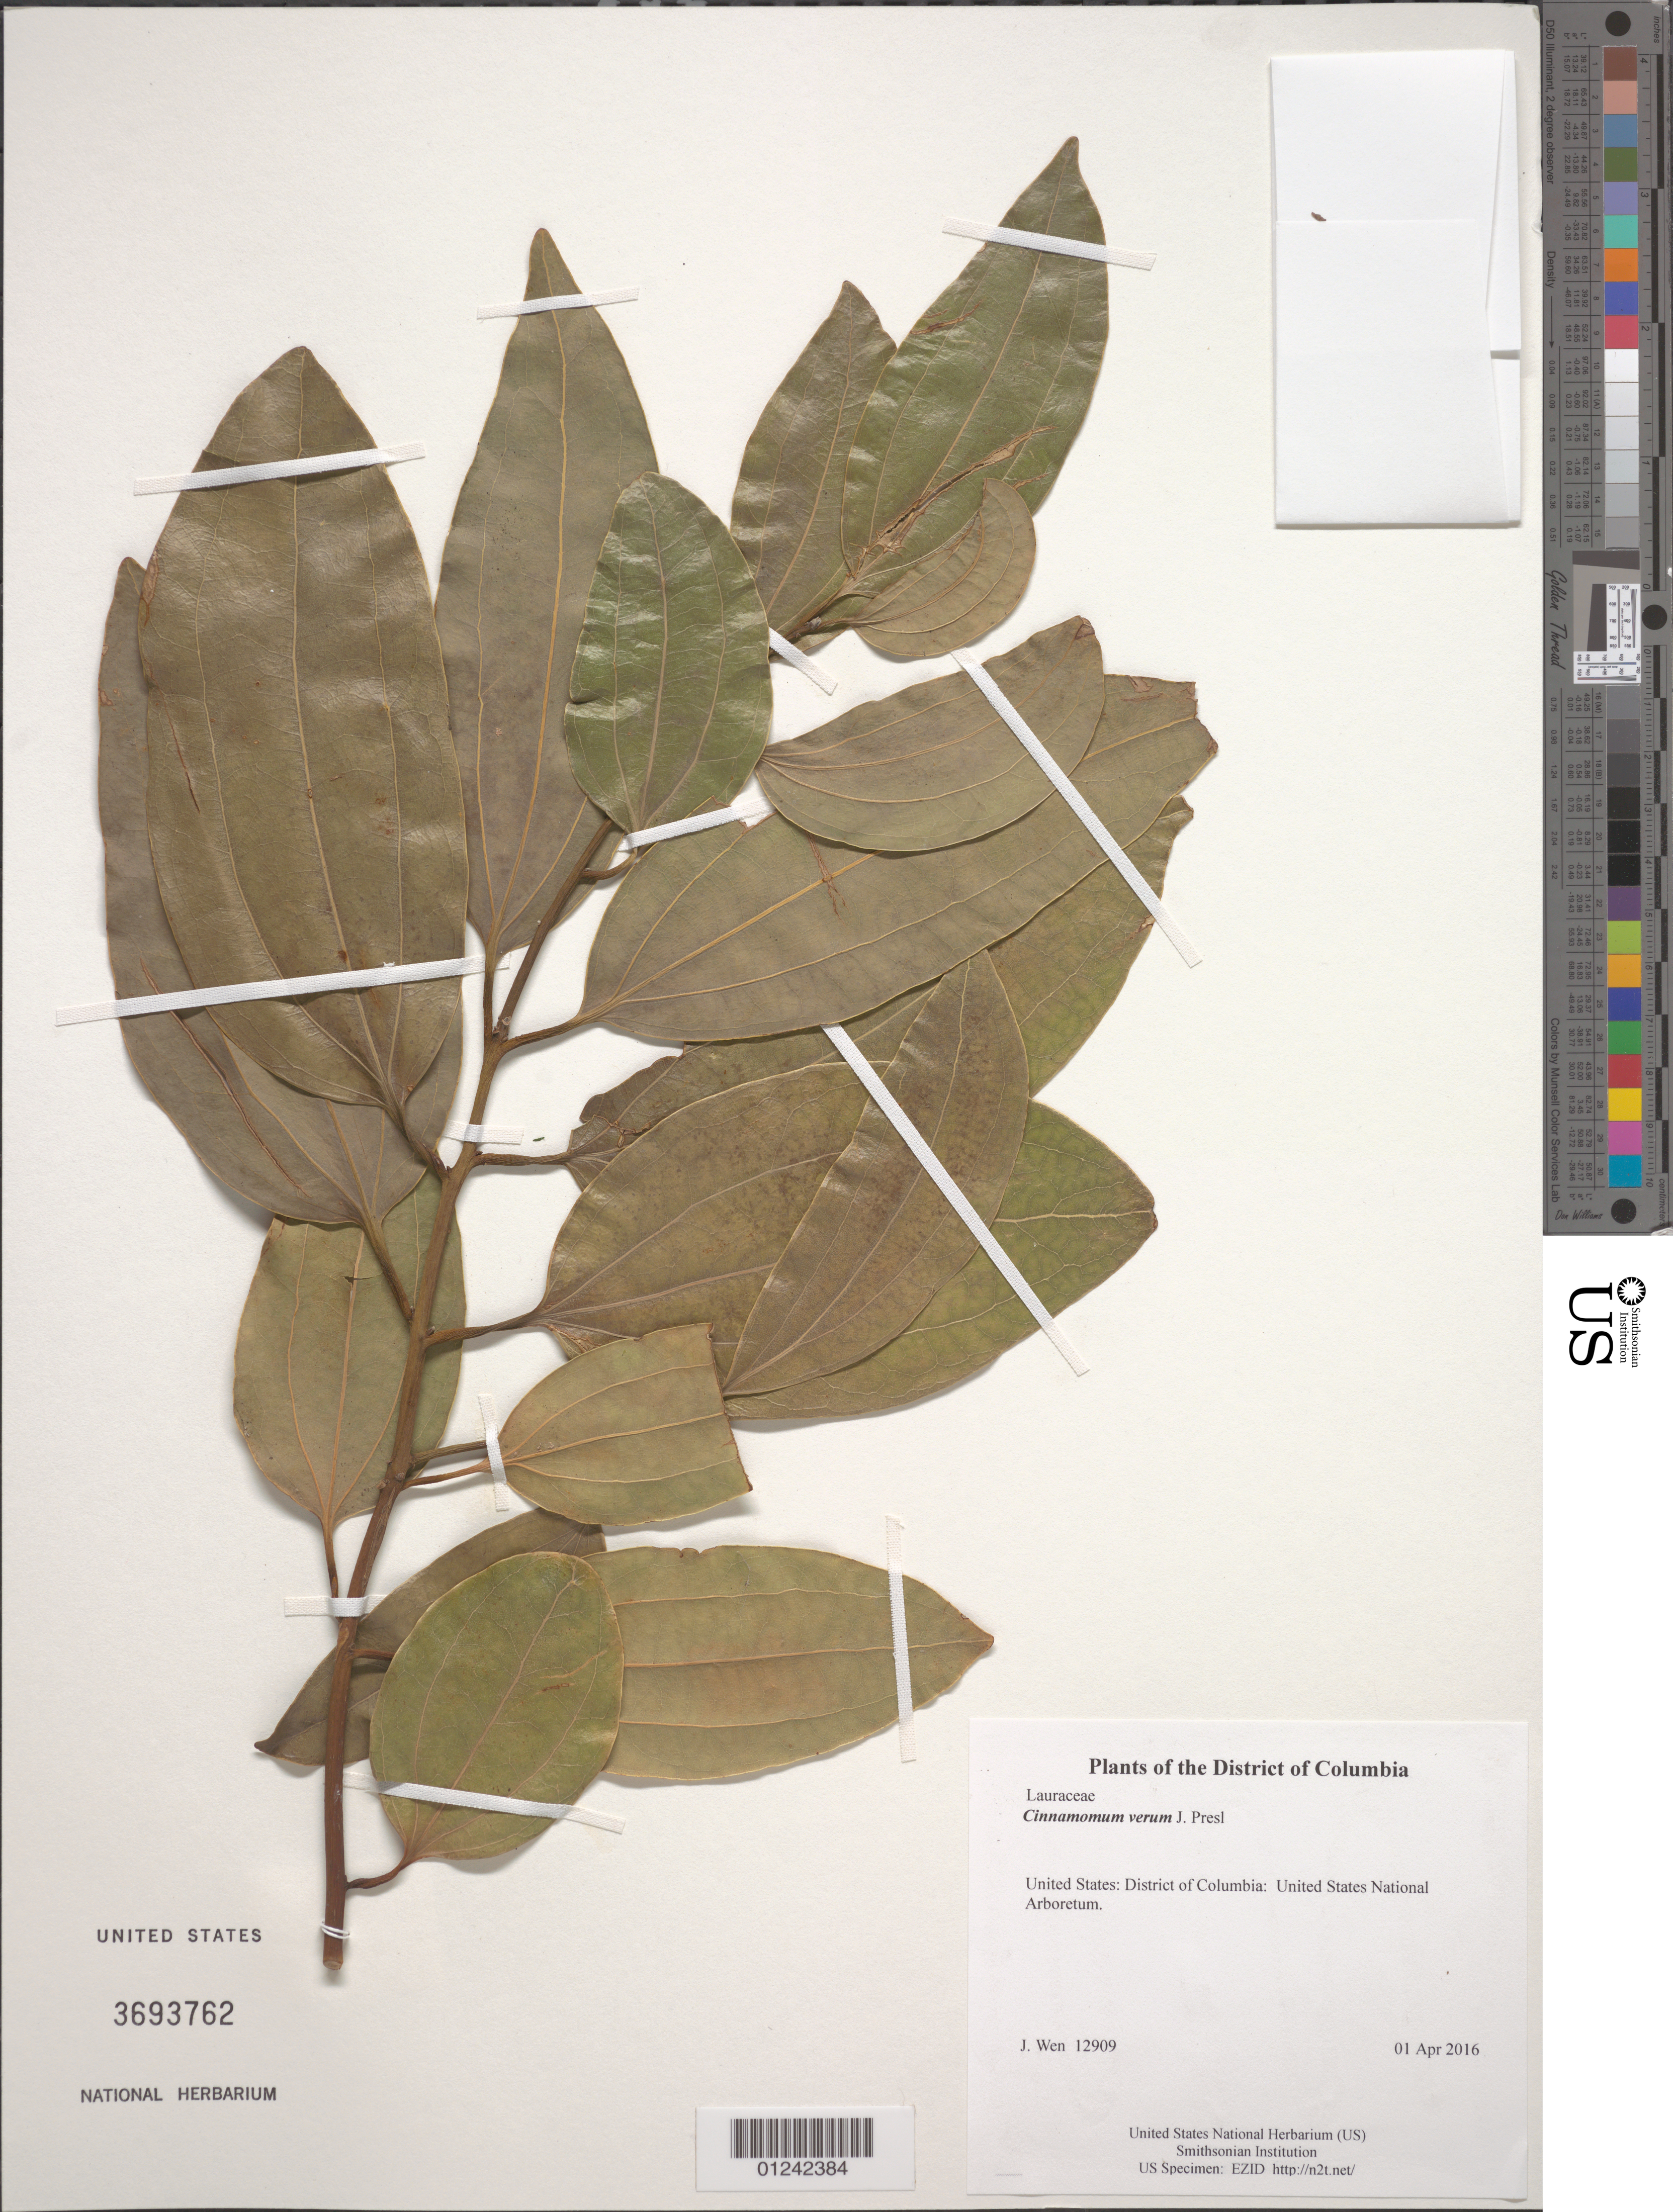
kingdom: Plantae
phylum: Tracheophyta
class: Magnoliopsida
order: Laurales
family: Lauraceae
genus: Cinnamomum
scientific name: Cinnamomum verum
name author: J. Presl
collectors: J. Wen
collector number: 12909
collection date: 2016-04-01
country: United States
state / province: District of Columbia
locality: United States National Arboretum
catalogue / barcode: US 3693762